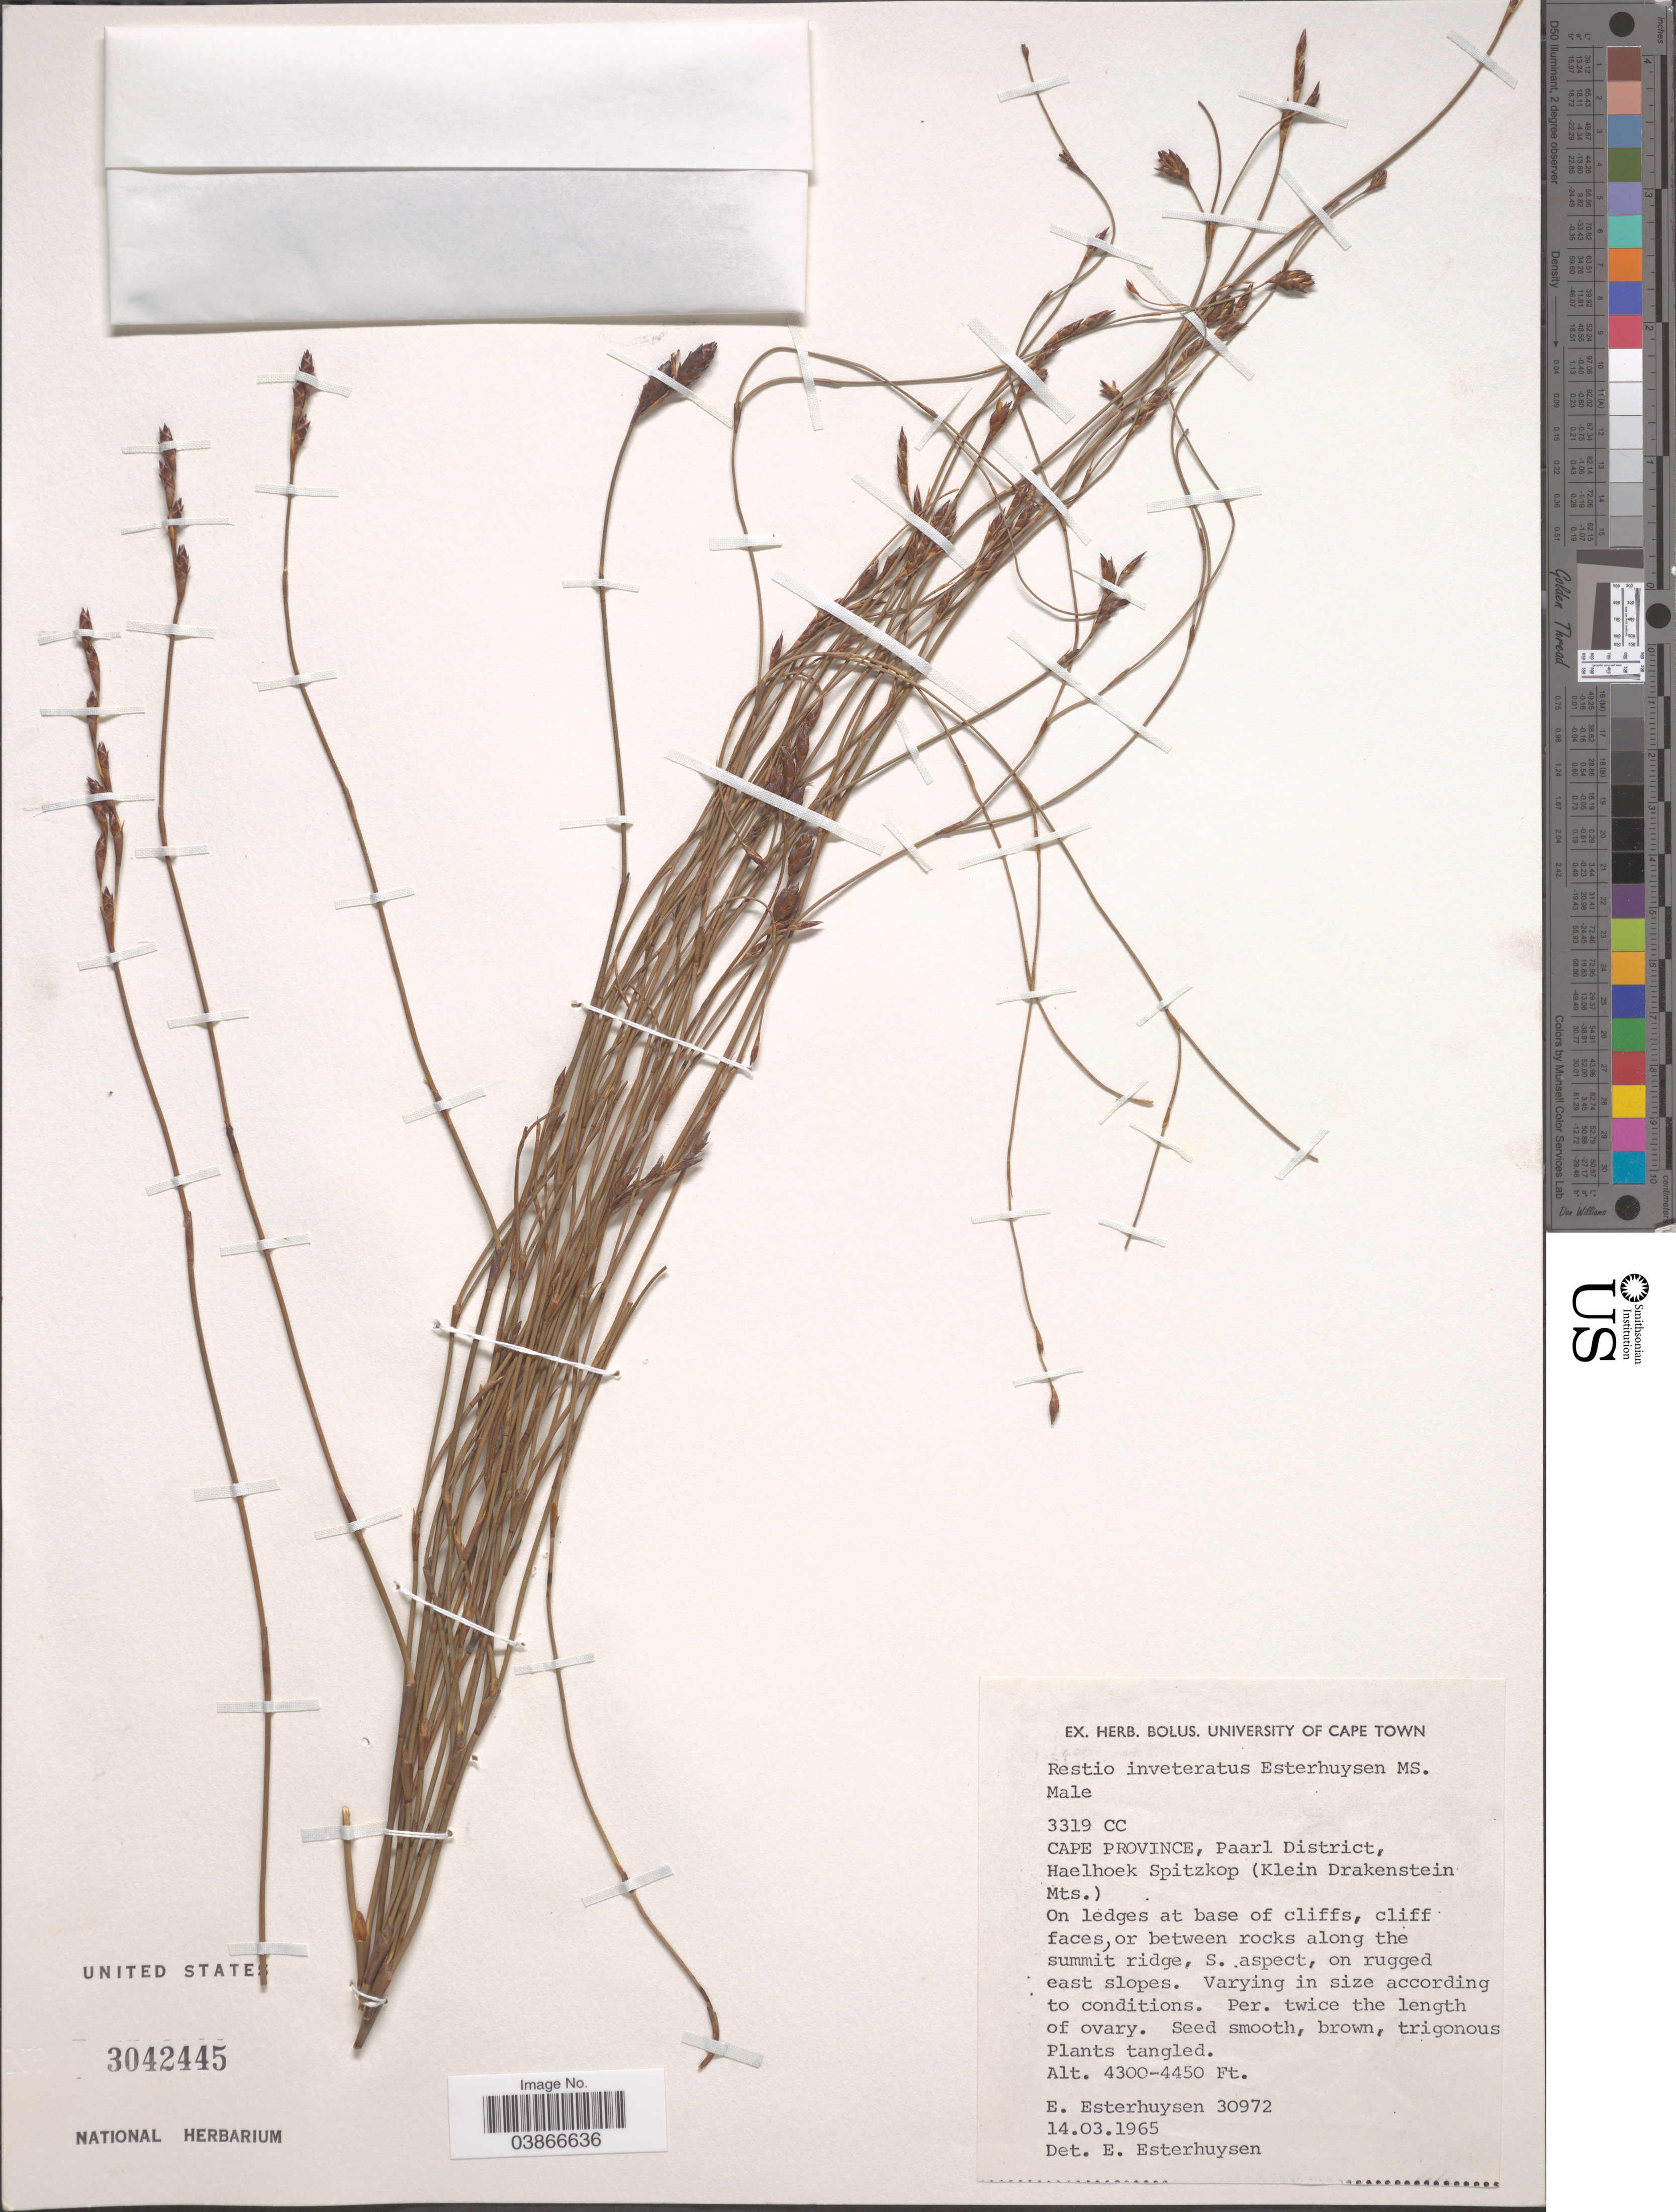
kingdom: Plantae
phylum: Tracheophyta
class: Liliopsida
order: Poales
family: Restionaceae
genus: Restio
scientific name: Restio inveteratus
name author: Esterh.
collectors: E. E. Esterhuysen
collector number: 30972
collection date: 1965-03-14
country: South Africa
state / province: Western Cape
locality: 3319 CC. Paarl District, Haelhoek Spitzkop (Klein Drakenstein Mts.)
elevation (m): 1311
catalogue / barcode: US 3042445